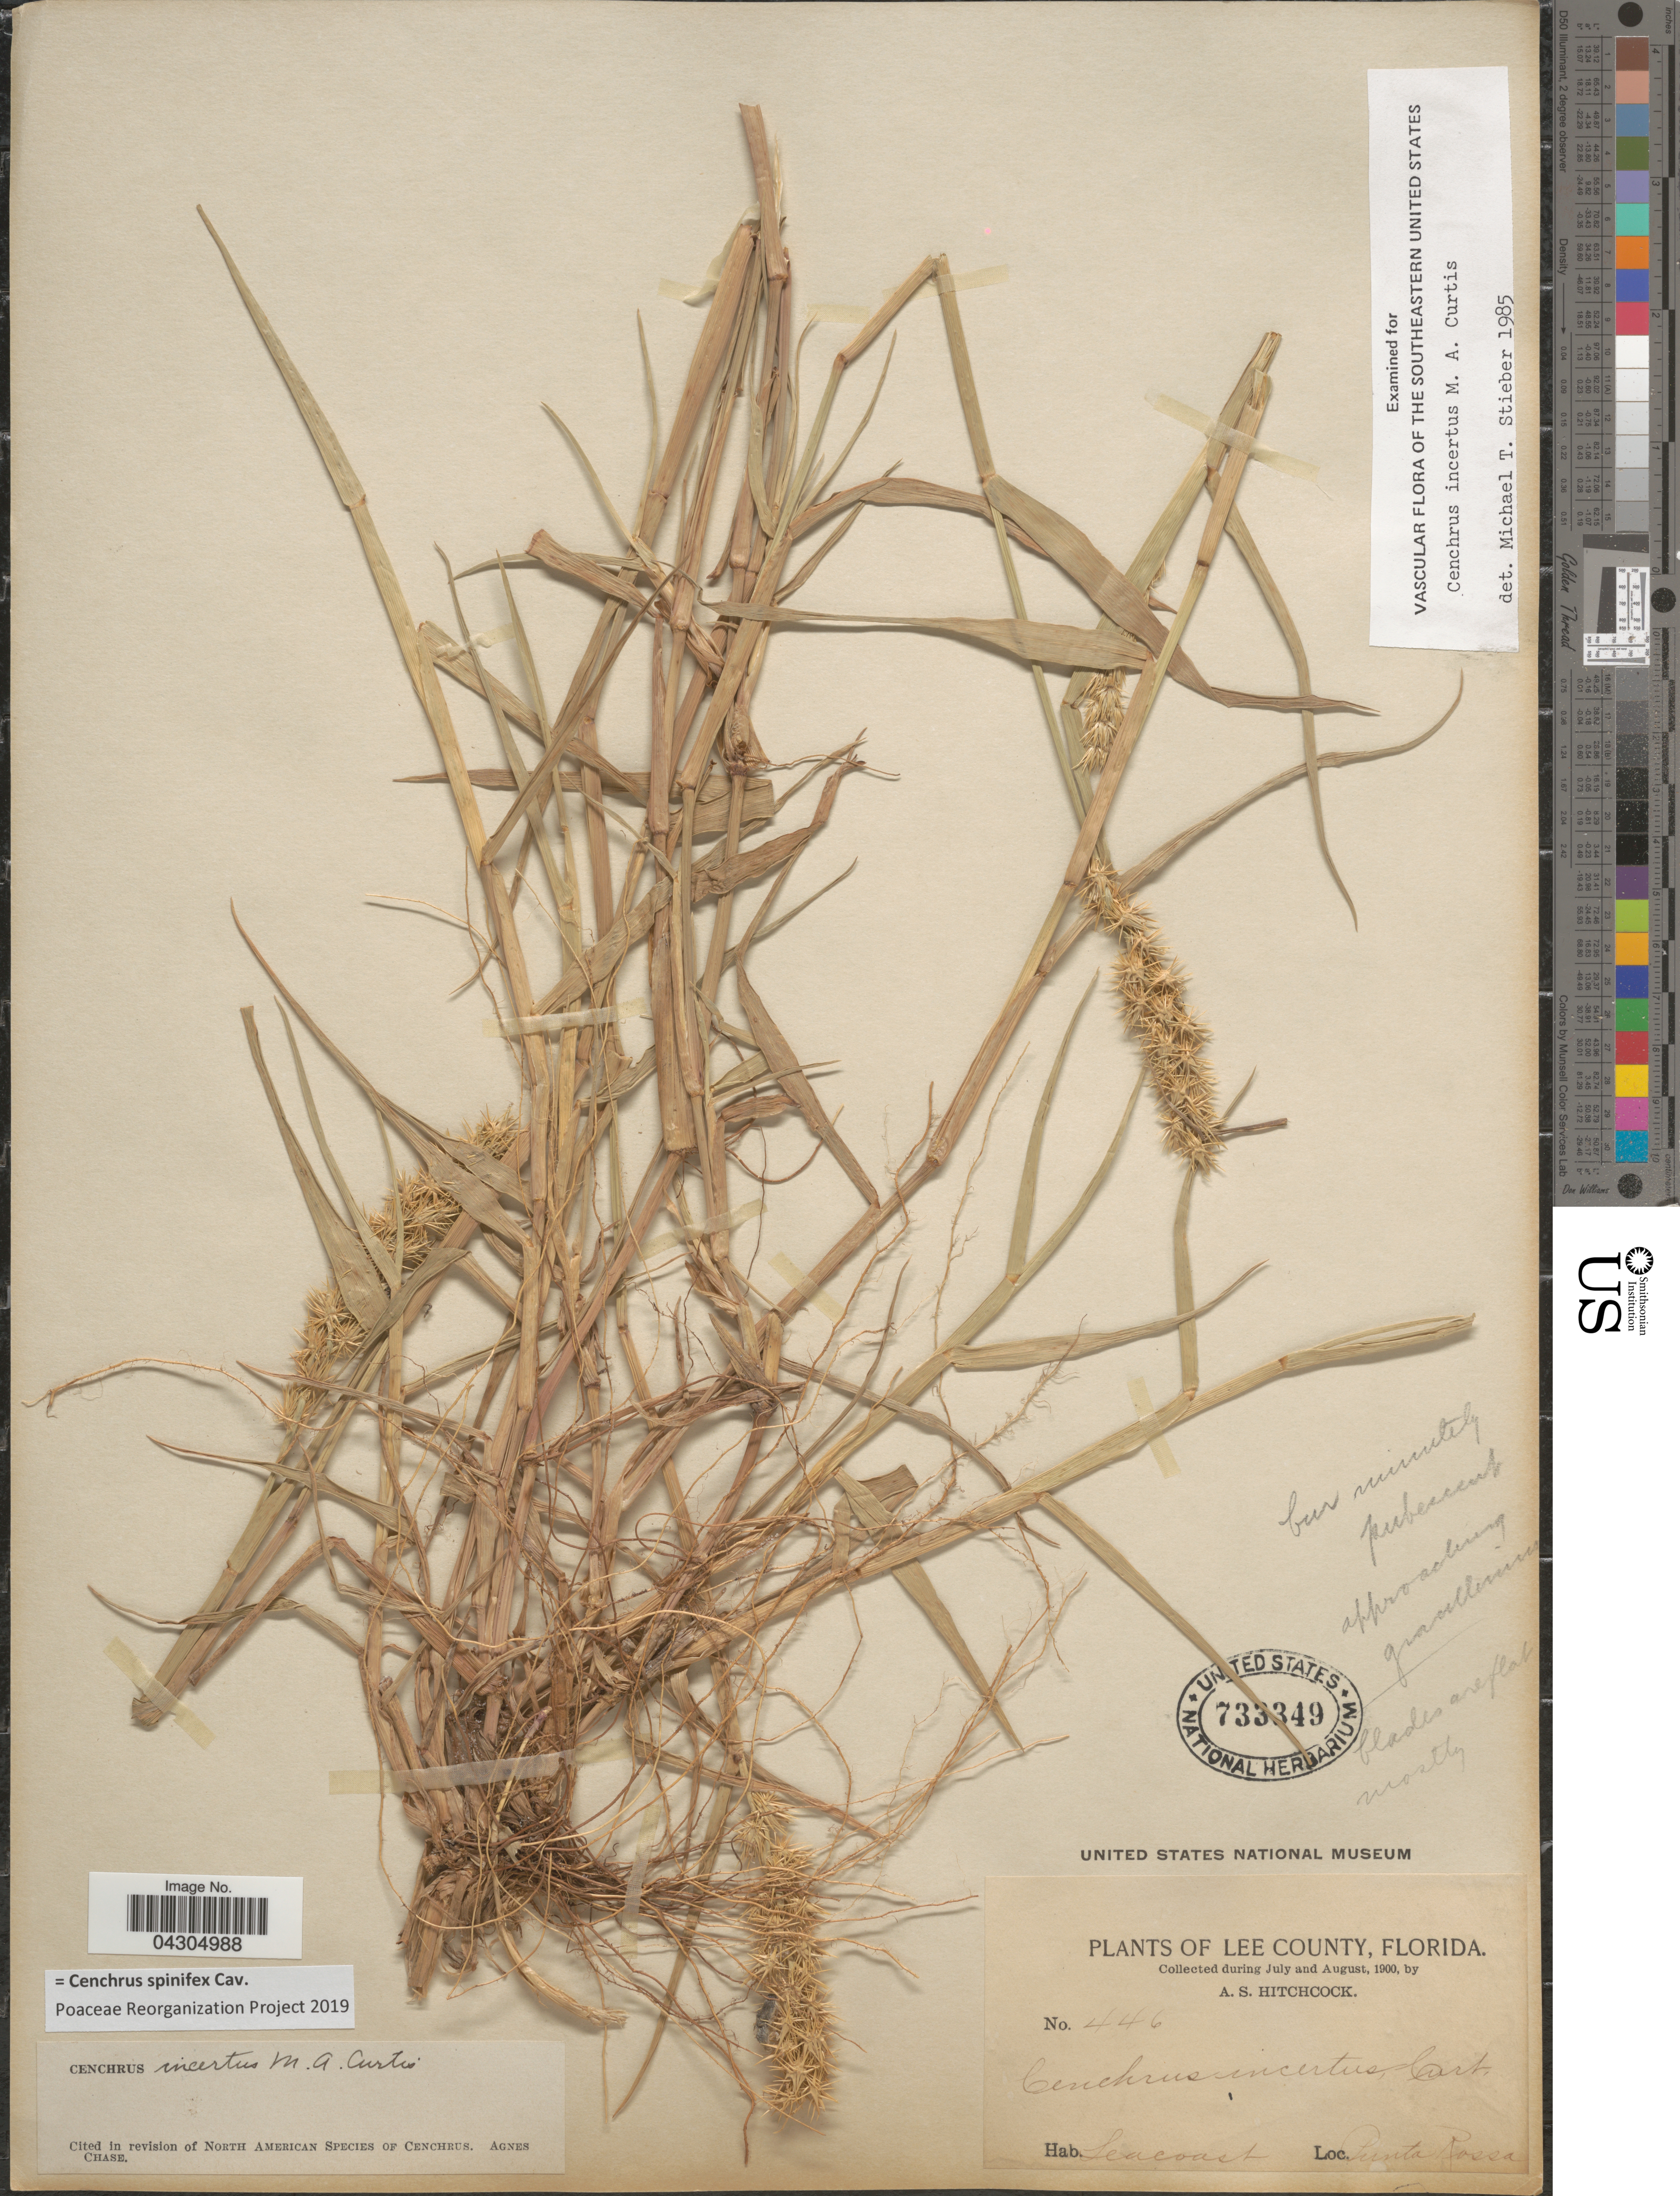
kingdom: Plantae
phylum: Tracheophyta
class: Liliopsida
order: Poales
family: Poaceae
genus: Cenchrus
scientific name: Cenchrus spinifex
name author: Cav.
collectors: A. S. Hitchcock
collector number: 446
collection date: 1900-07/1900-08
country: United States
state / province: Florida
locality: Lee County. Seacoast. Punta Rossa.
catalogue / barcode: US 733349